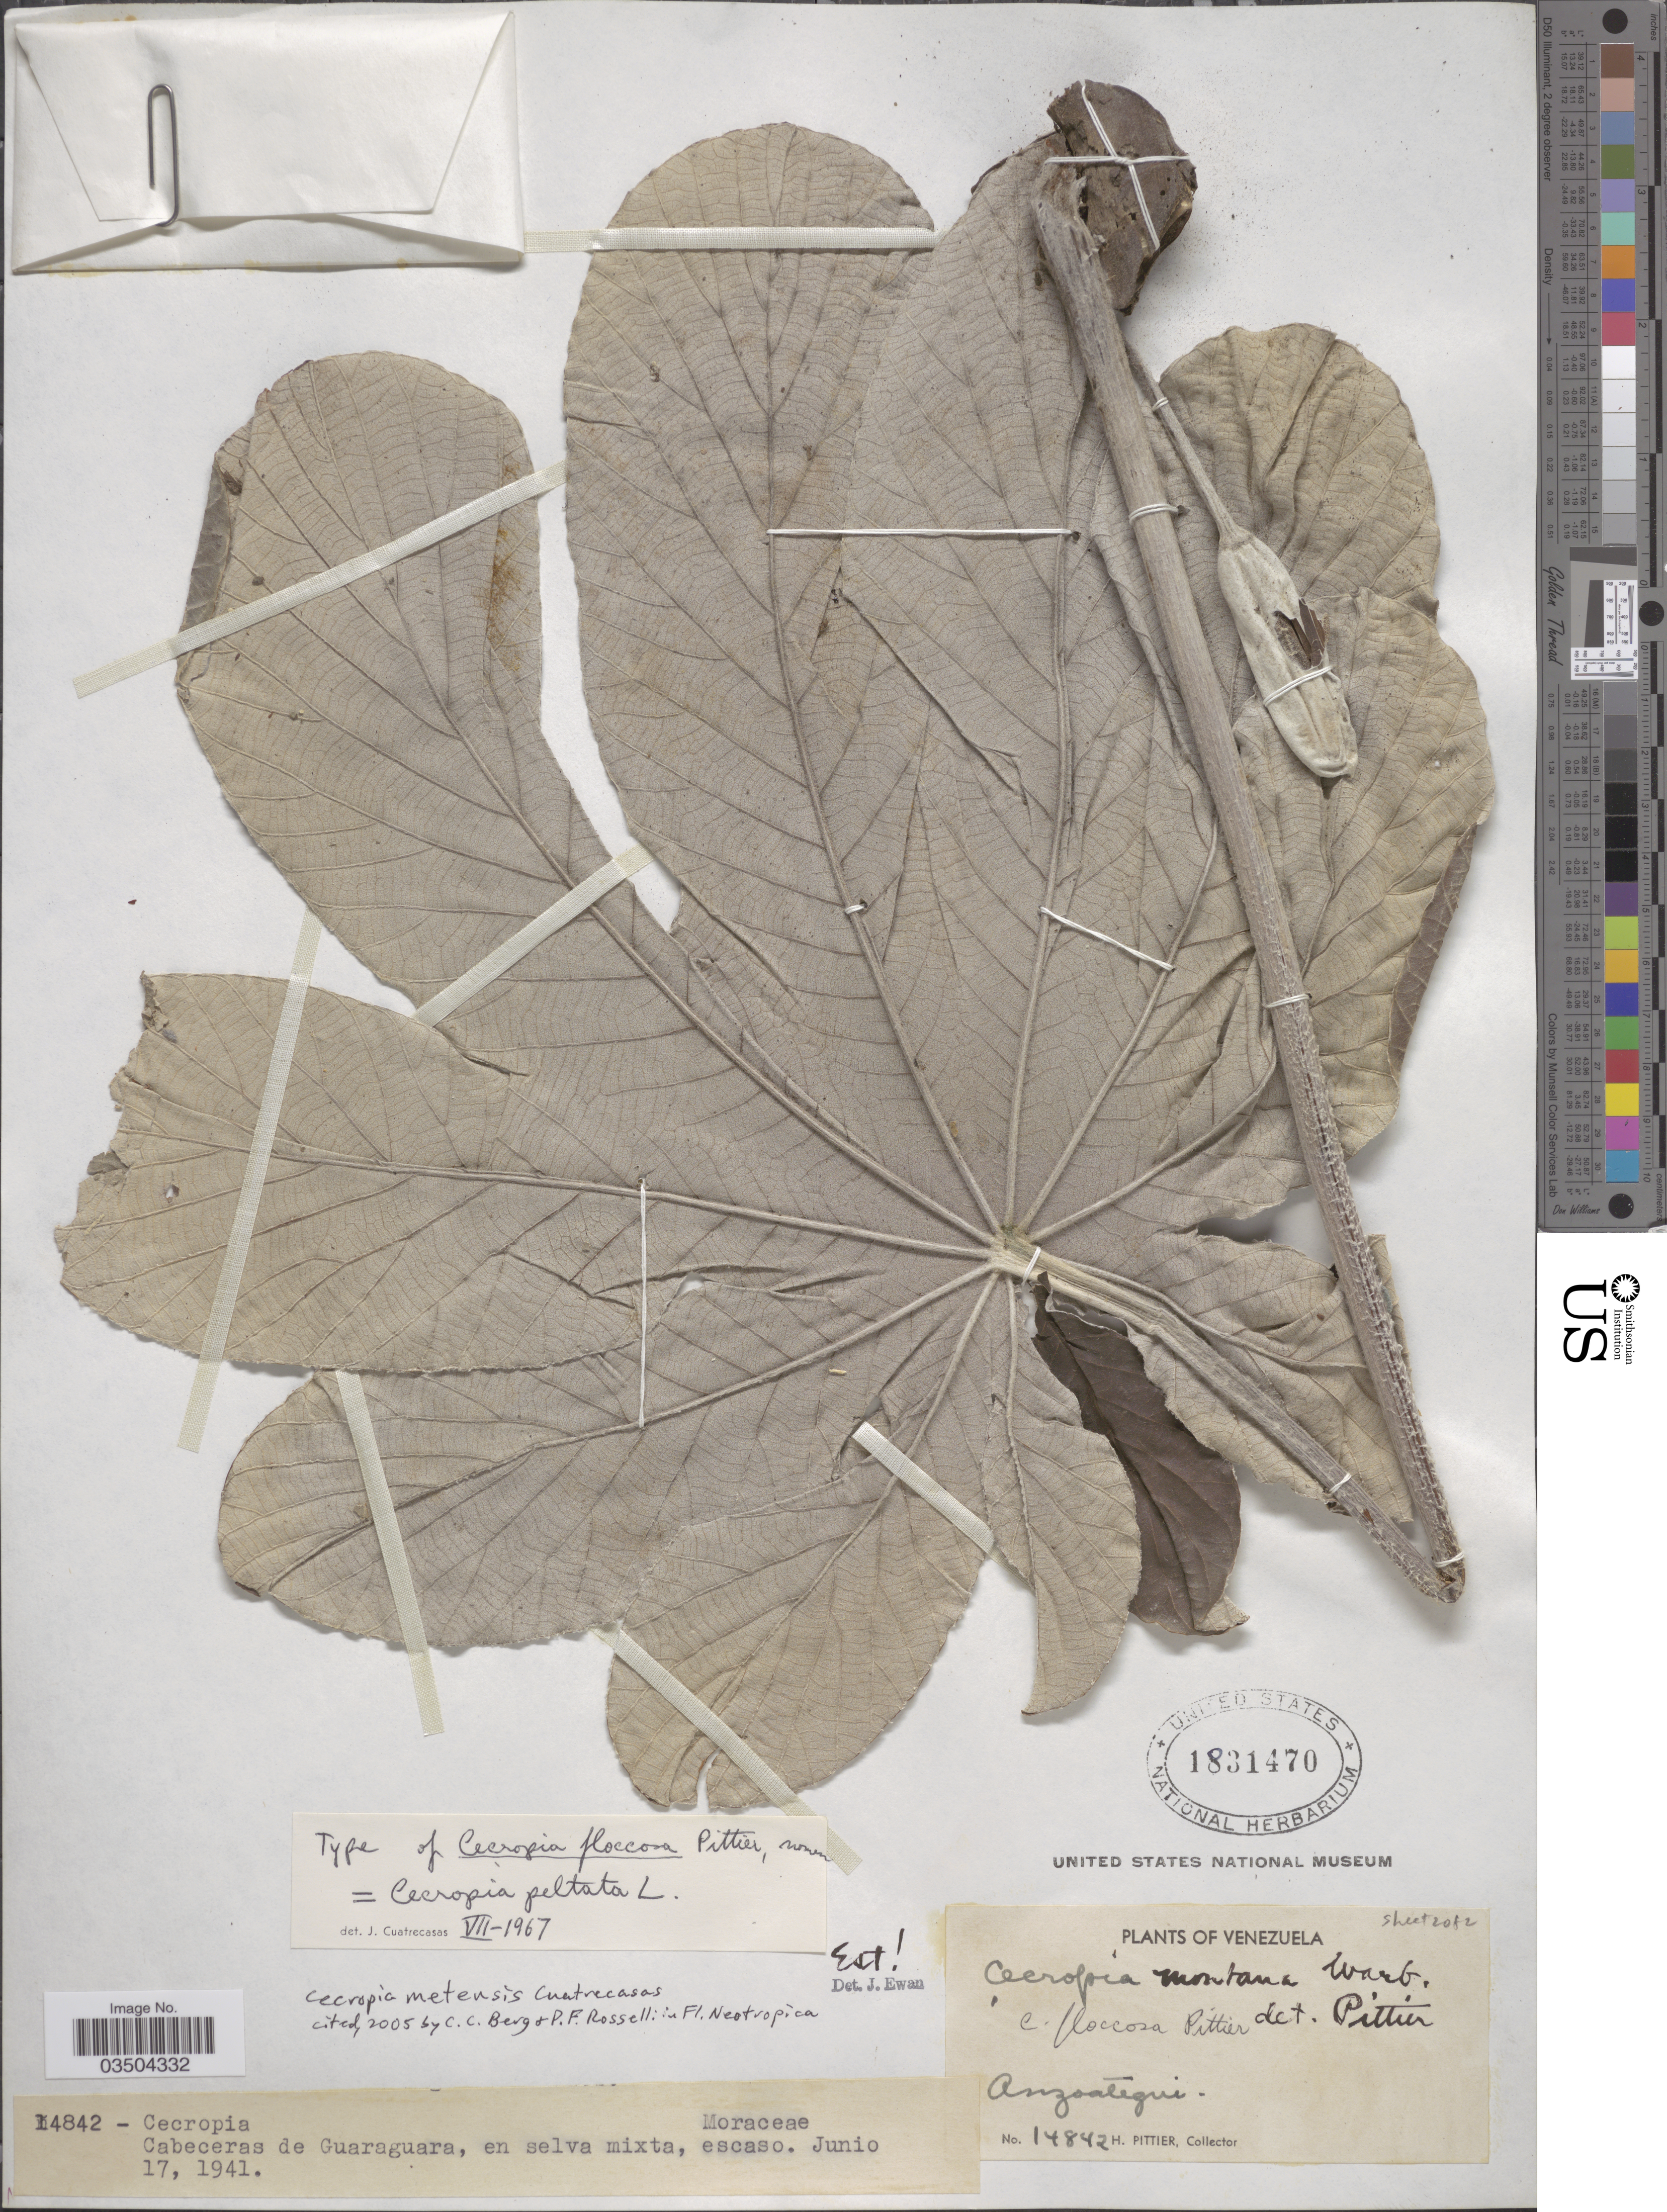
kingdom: Plantae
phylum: Tracheophyta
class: Magnoliopsida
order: Rosales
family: Urticaceae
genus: Cecropia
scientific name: Cecropia metensis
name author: Cuatrec.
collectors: H. F. Pittier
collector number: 14842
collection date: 1941-06-17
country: Venezuela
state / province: Anzoategui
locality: Cabeceras de Guaraguara, en selva mixta.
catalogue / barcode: US 1831470